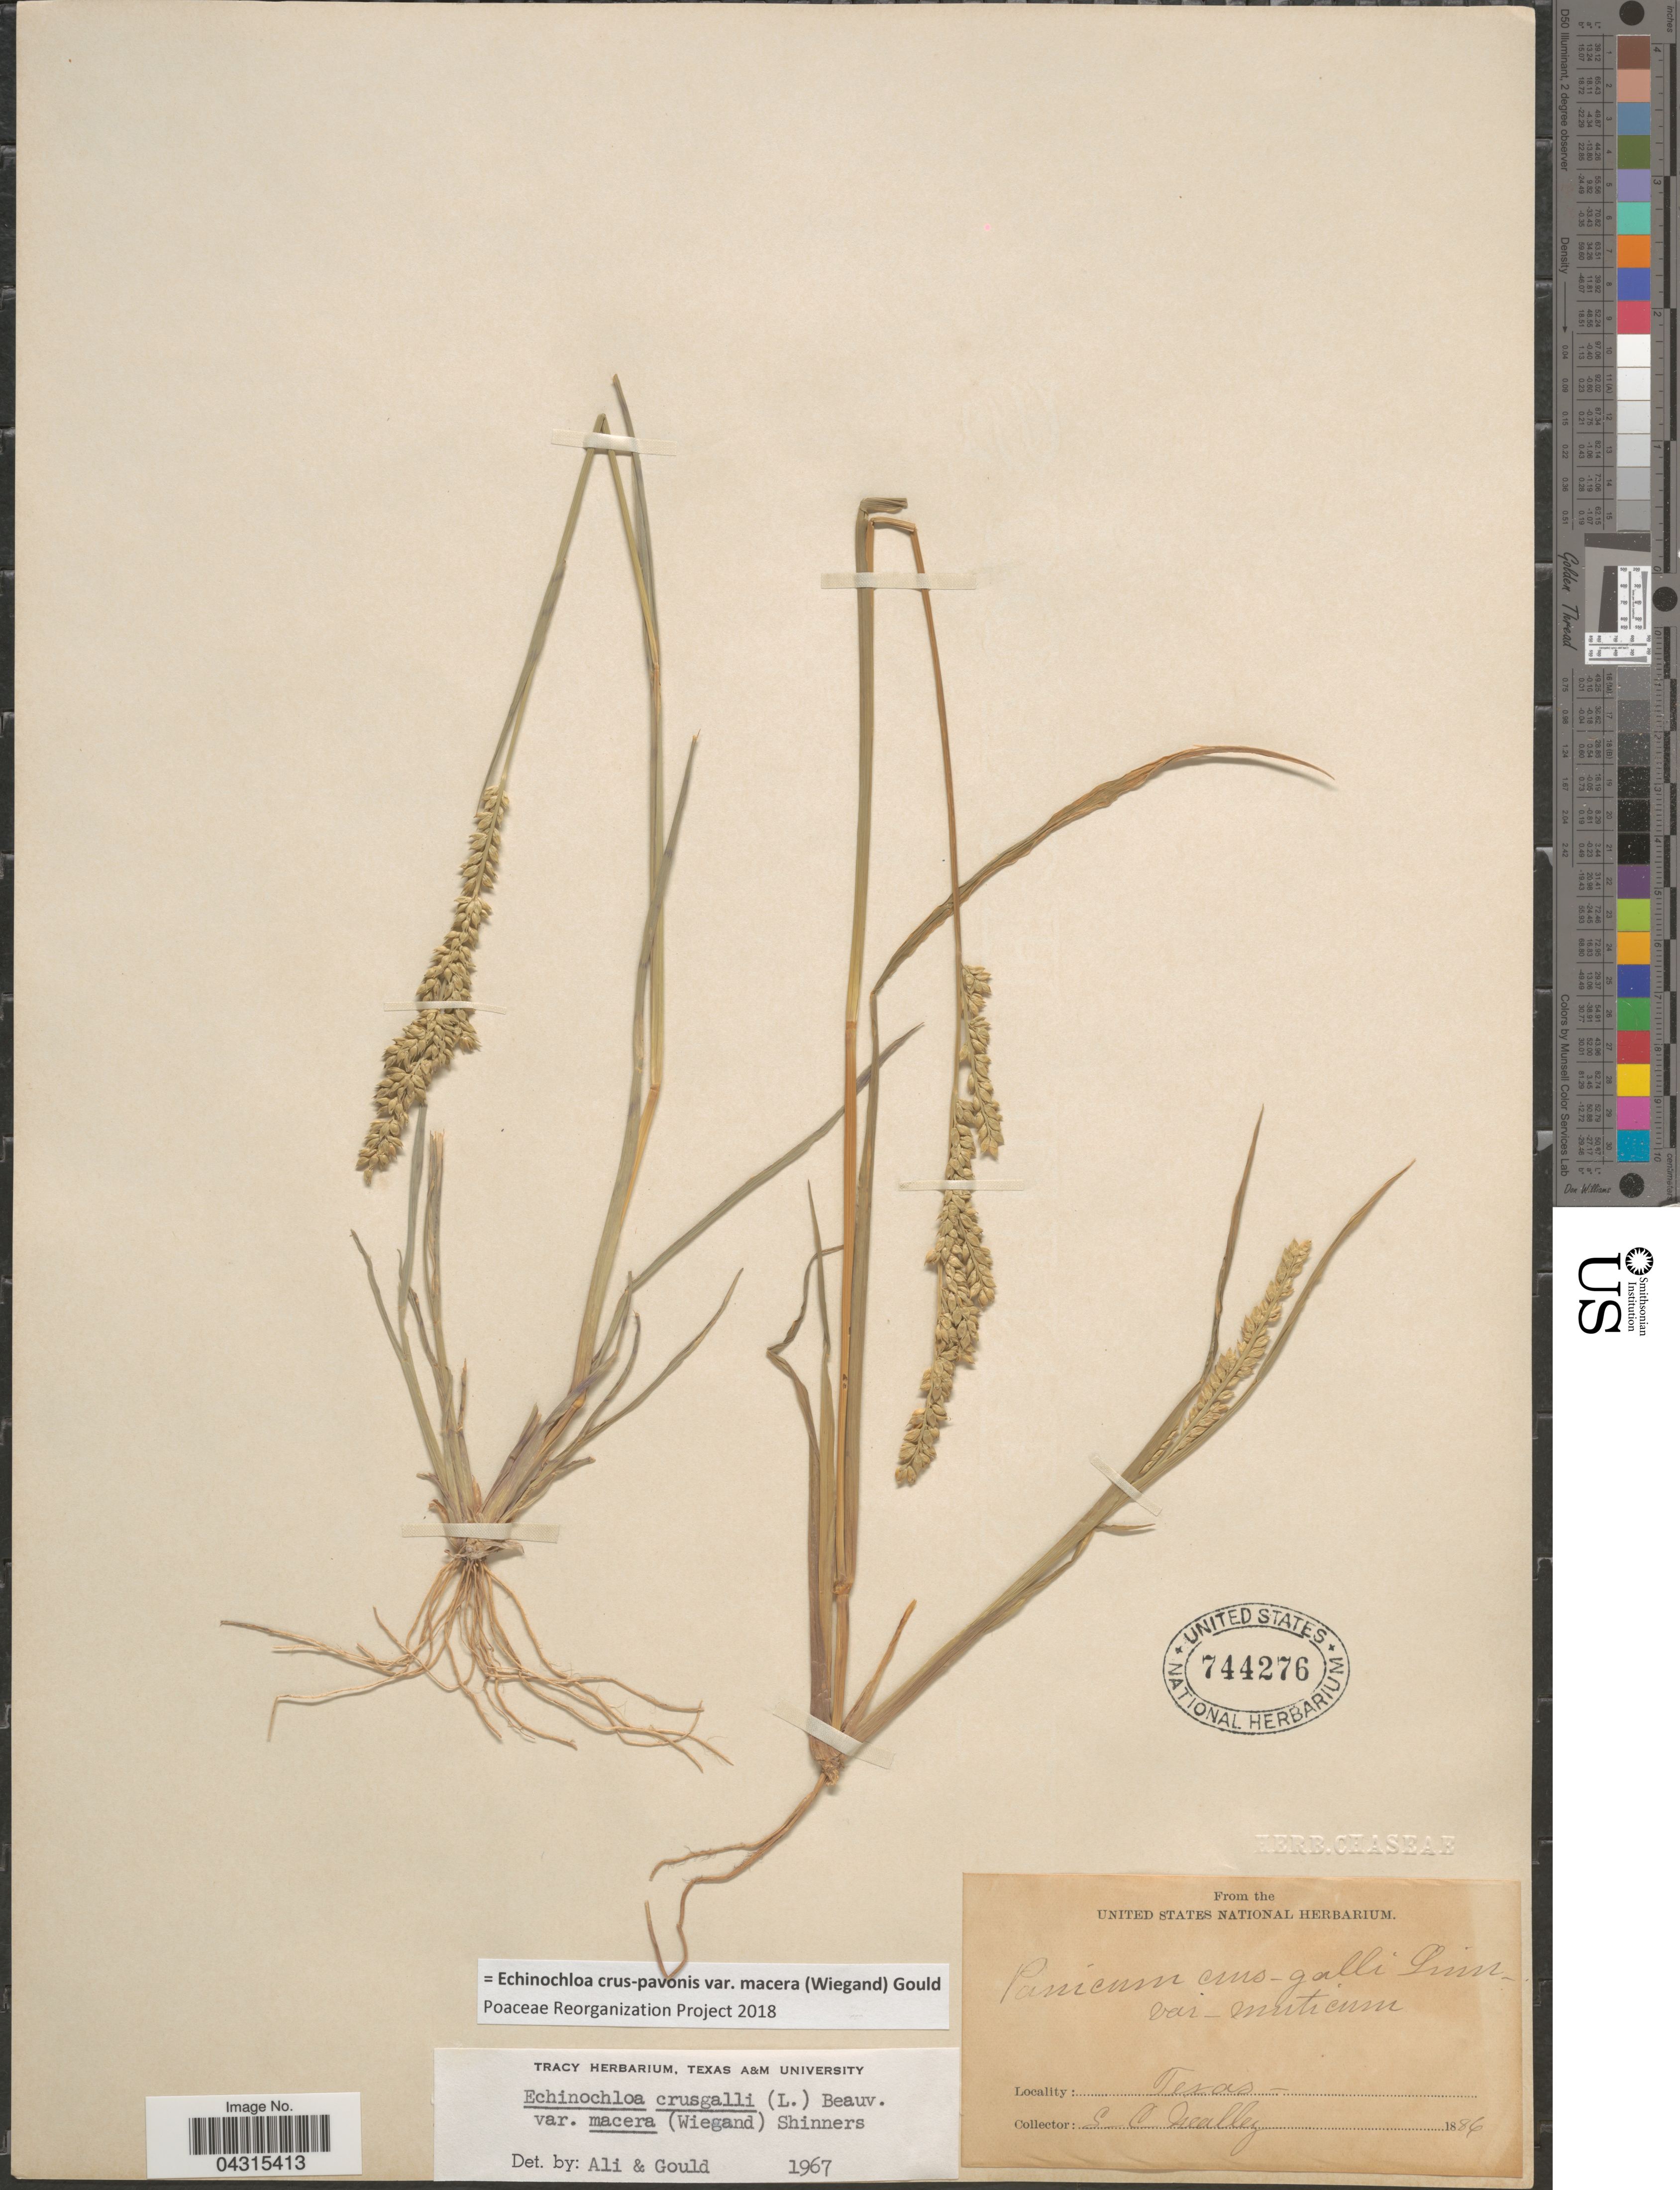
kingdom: Plantae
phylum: Tracheophyta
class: Liliopsida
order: Poales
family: Poaceae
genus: Echinochloa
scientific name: Echinochloa crus-pavonis var. macera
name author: (Wiegand) Gould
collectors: G. C. Nealley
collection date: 1886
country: United States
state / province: Texas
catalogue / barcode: US 744276